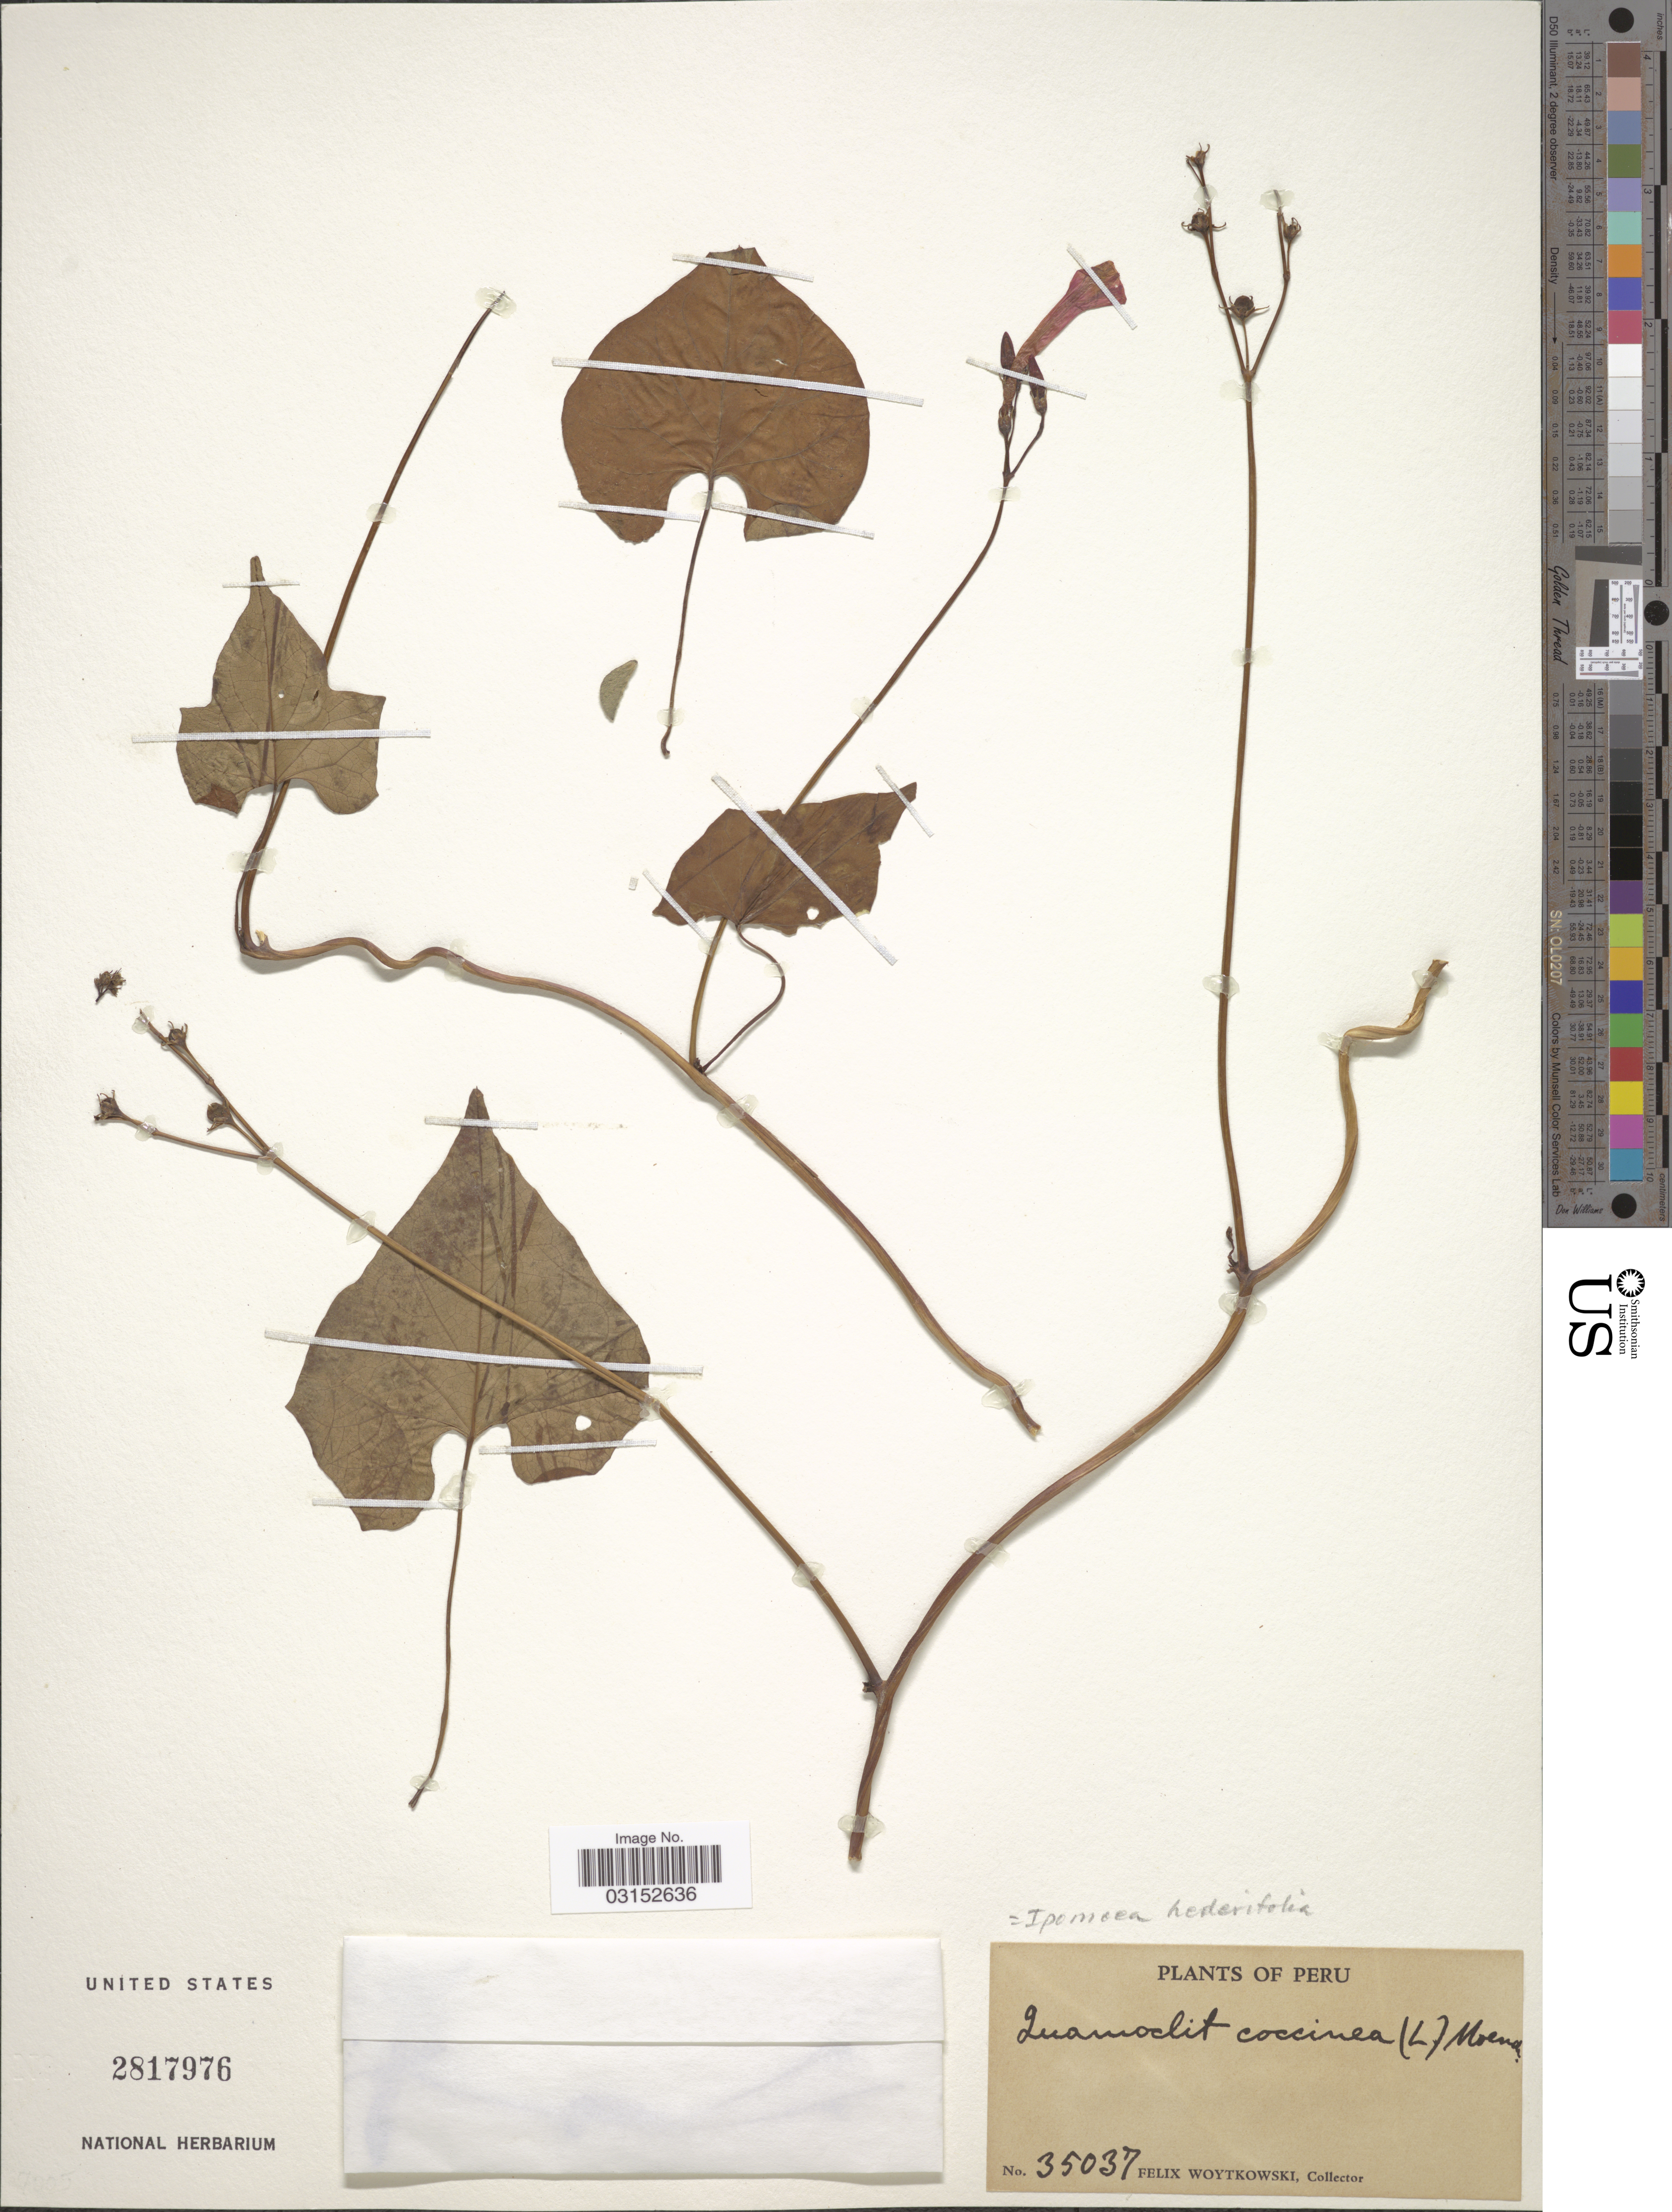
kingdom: Plantae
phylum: Tracheophyta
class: Magnoliopsida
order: Solanales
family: Convolvulaceae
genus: Ipomoea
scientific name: Ipomoea hederifolia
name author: L.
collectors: F. Woytkowski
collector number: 35037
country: Peru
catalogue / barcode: US 2817976